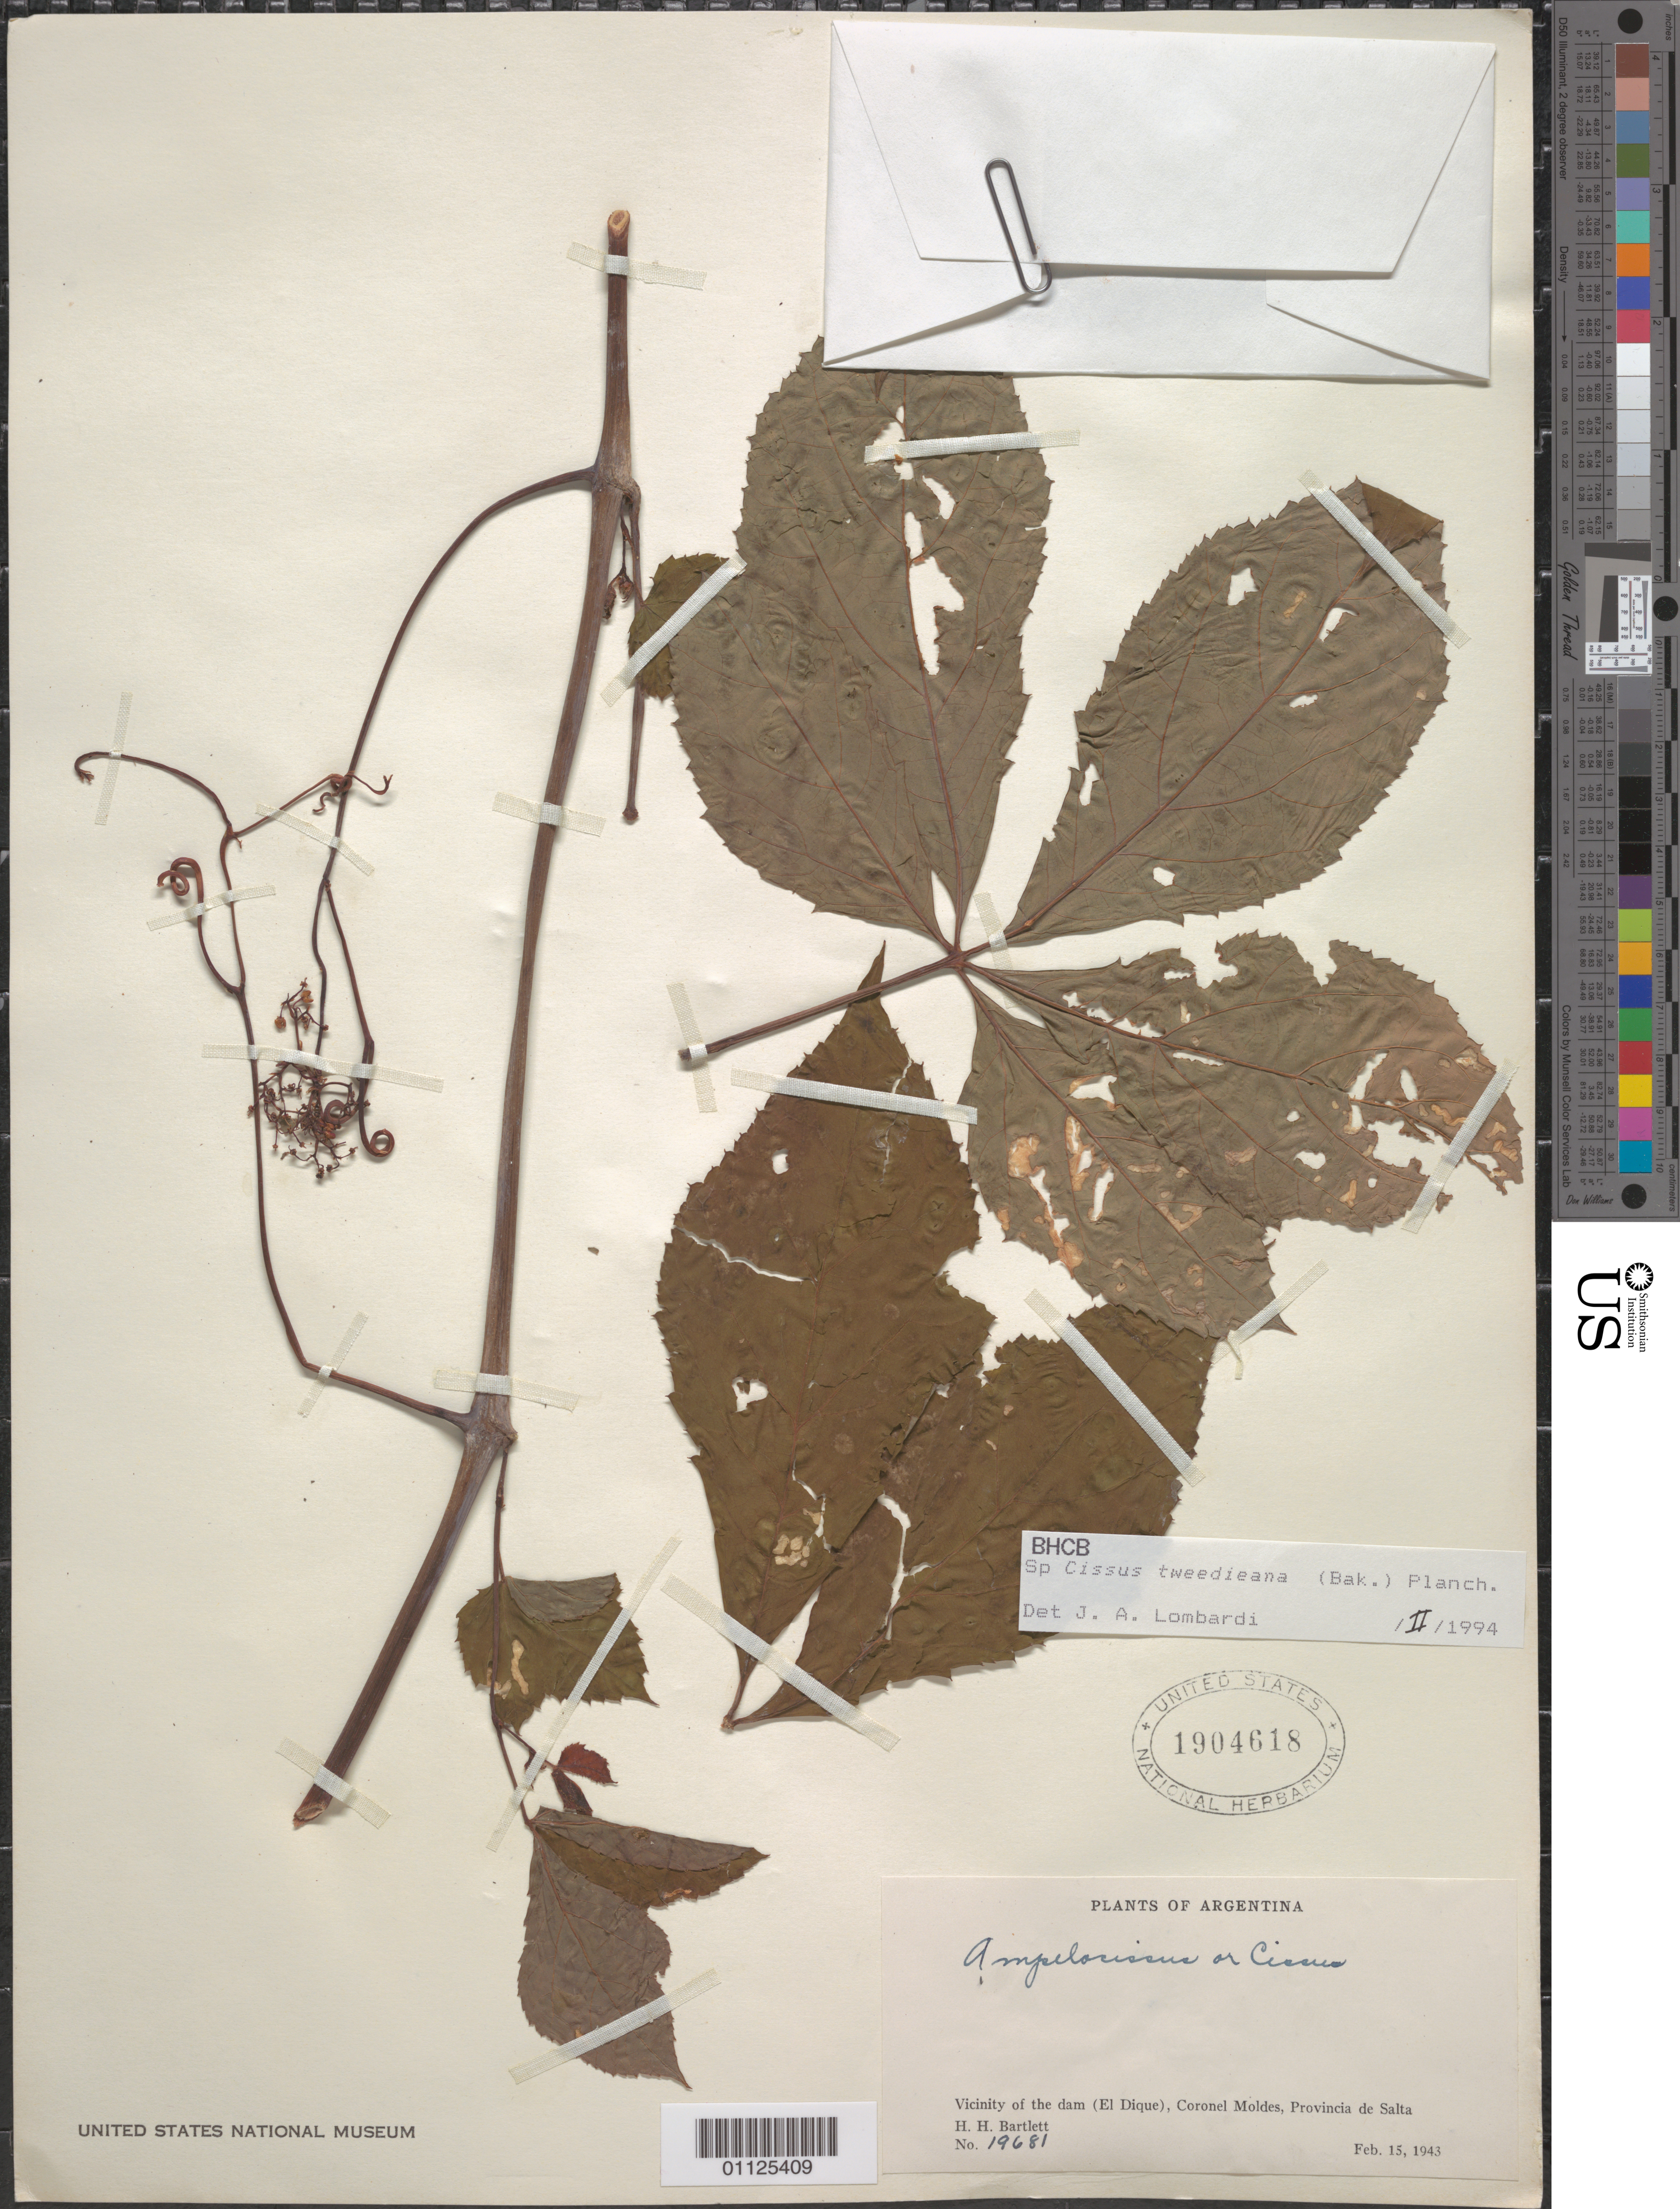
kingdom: Plantae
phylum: Tracheophyta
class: Magnoliopsida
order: Vitales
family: Vitaceae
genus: Clematicissus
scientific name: Clematicissus tweedieana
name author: (Baker) Lombardi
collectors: H. H. Bartlett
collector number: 19681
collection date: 1943-02-15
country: Argentina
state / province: Salta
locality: Vicinity of the dam (El Dique), Coronel Moldes.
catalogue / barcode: US 1904618